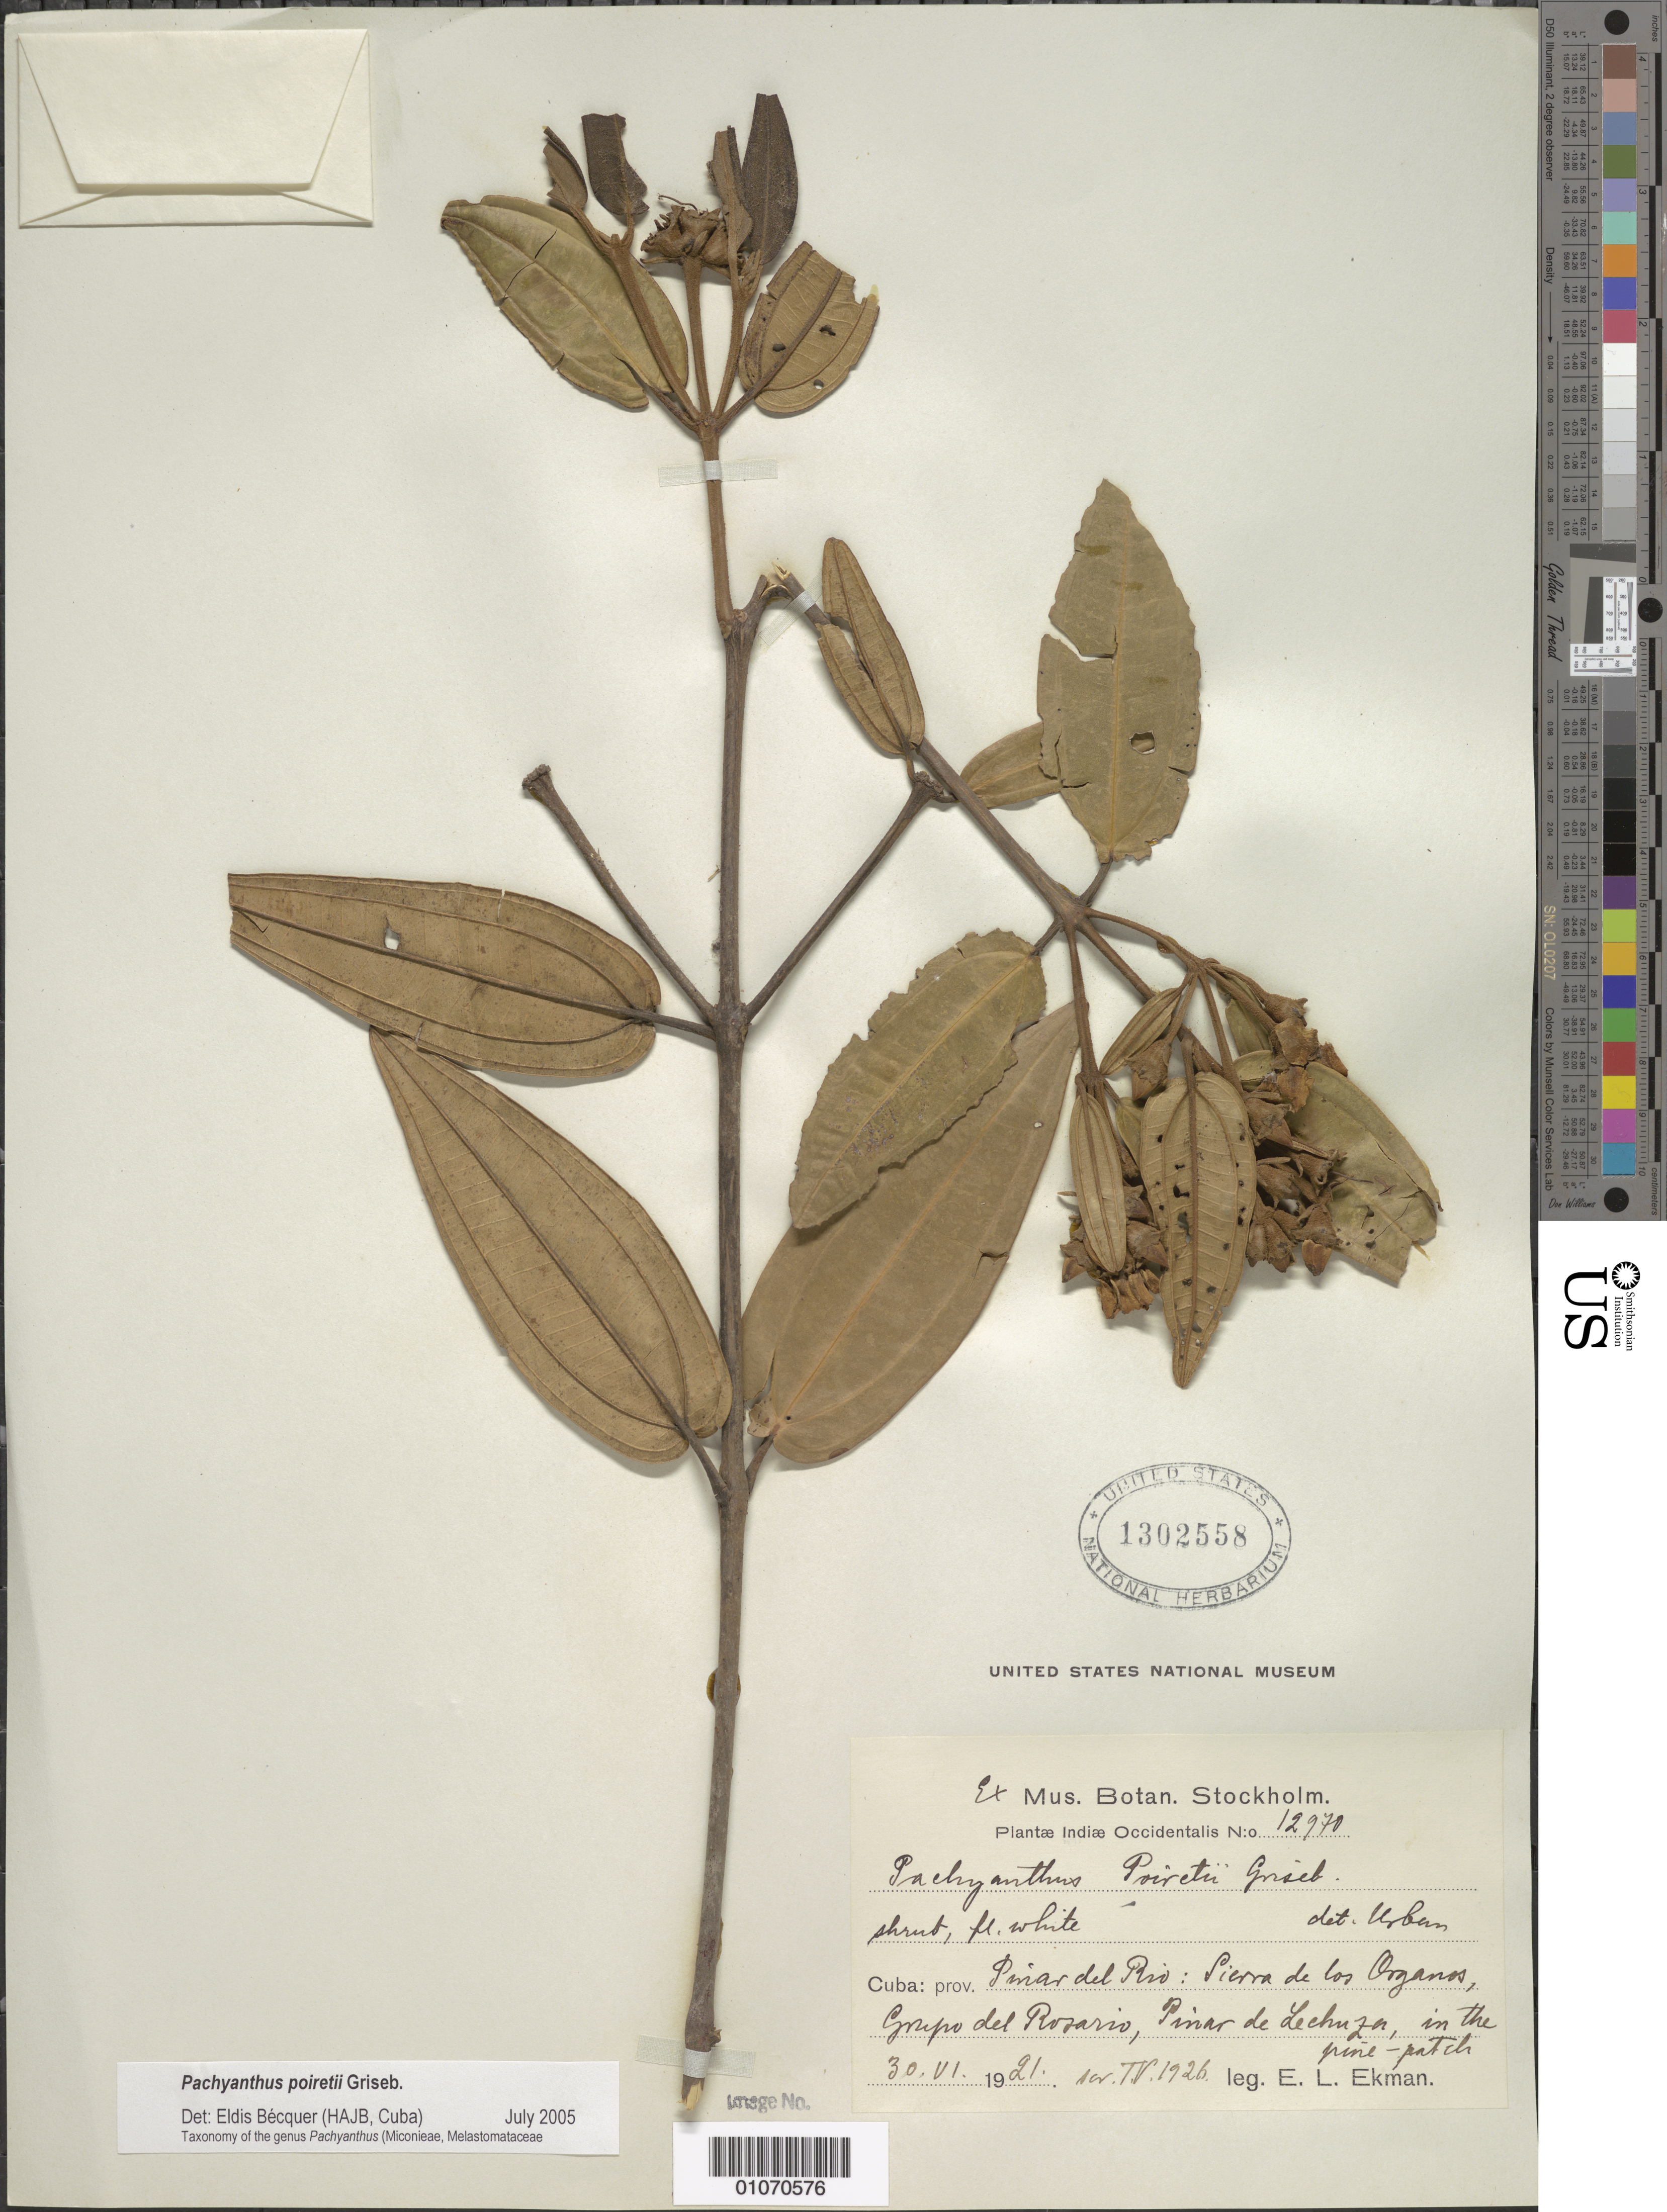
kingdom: Plantae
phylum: Tracheophyta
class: Magnoliopsida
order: Myrtales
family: Melastomataceae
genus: Pachyanthus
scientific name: Pachyanthus poiretti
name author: Griseb.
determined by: Bécquer Granados, E. R., (HAJB)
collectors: E. L. Ekman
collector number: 12970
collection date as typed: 30 Jun 1921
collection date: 1921-06-30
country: Cuba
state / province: Pinar del Río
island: Cuba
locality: Sierra de los Organos, Grupo del Rosario, Pinar de Lechuza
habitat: In pine patch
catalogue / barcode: US 1302558